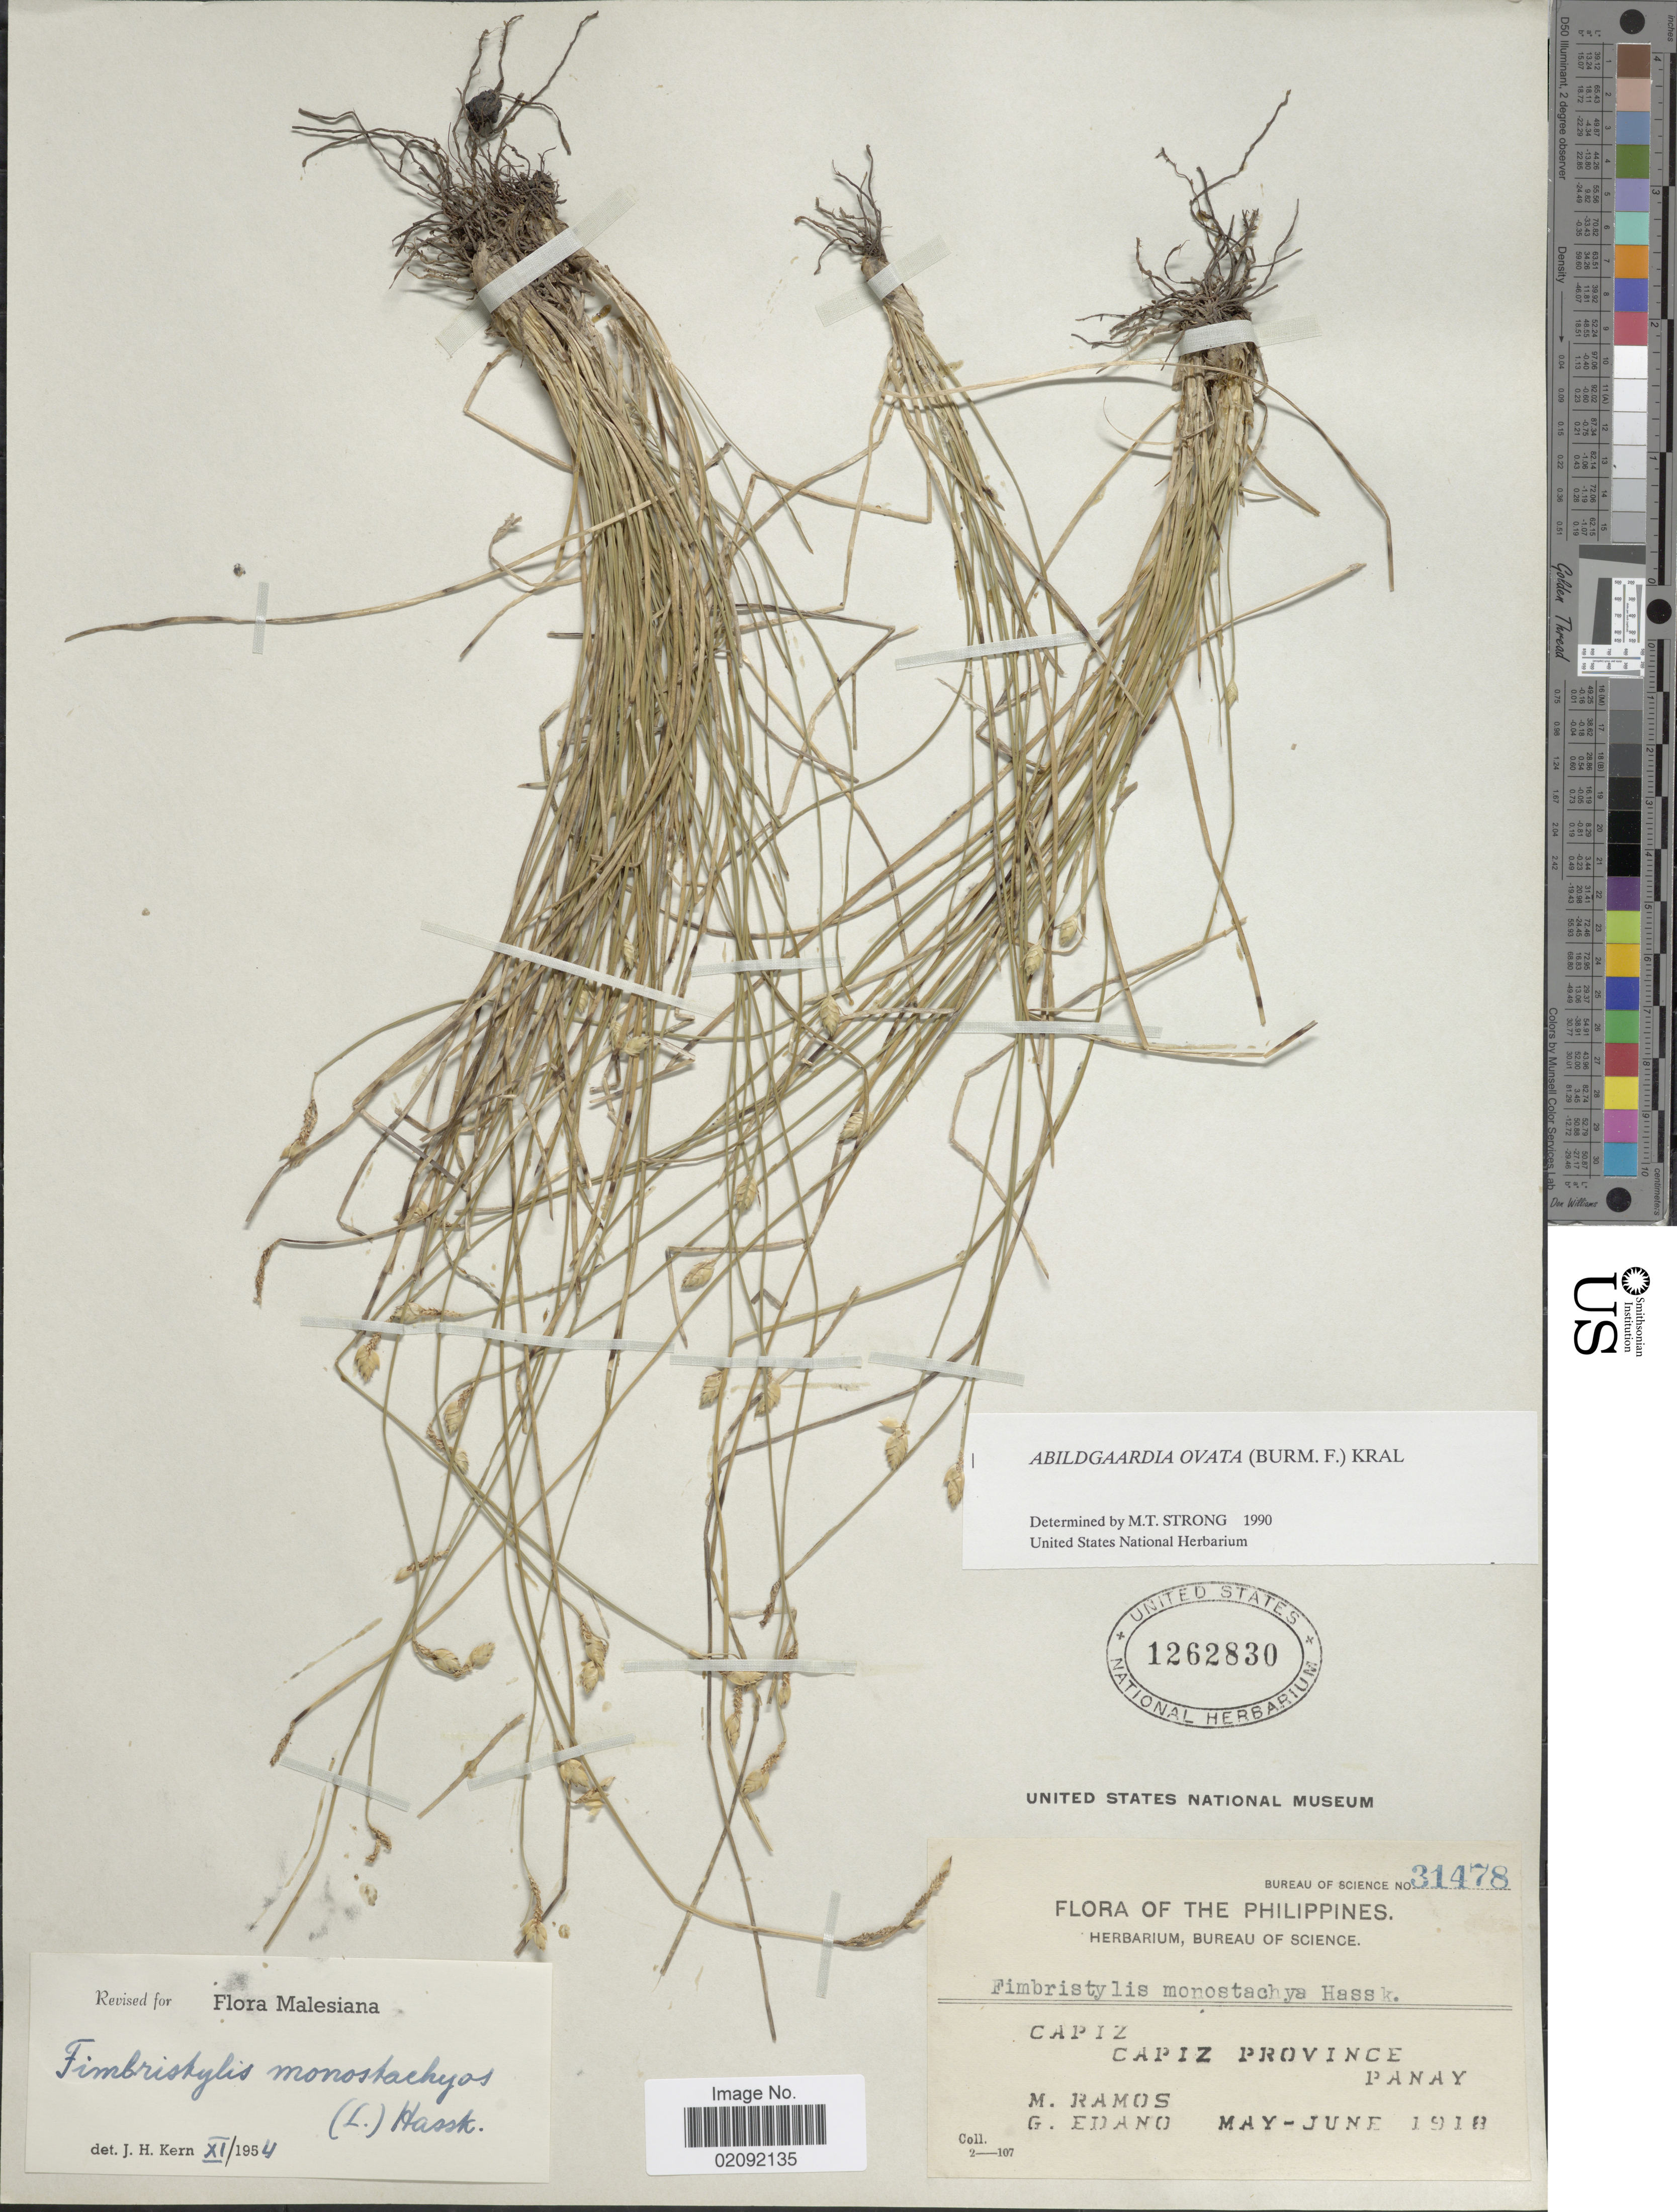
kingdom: Plantae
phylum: Tracheophyta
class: Liliopsida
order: Poales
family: Cyperaceae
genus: Abildgaardia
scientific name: Abildgaardia ovata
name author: (Burm. f.) Kral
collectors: M. Ramos & G. Edaño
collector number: Bureau of Science 31478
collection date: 1918-05/1918-06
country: Philippines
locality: Capiz, Capiz Province, Panay.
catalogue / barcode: US 1262830